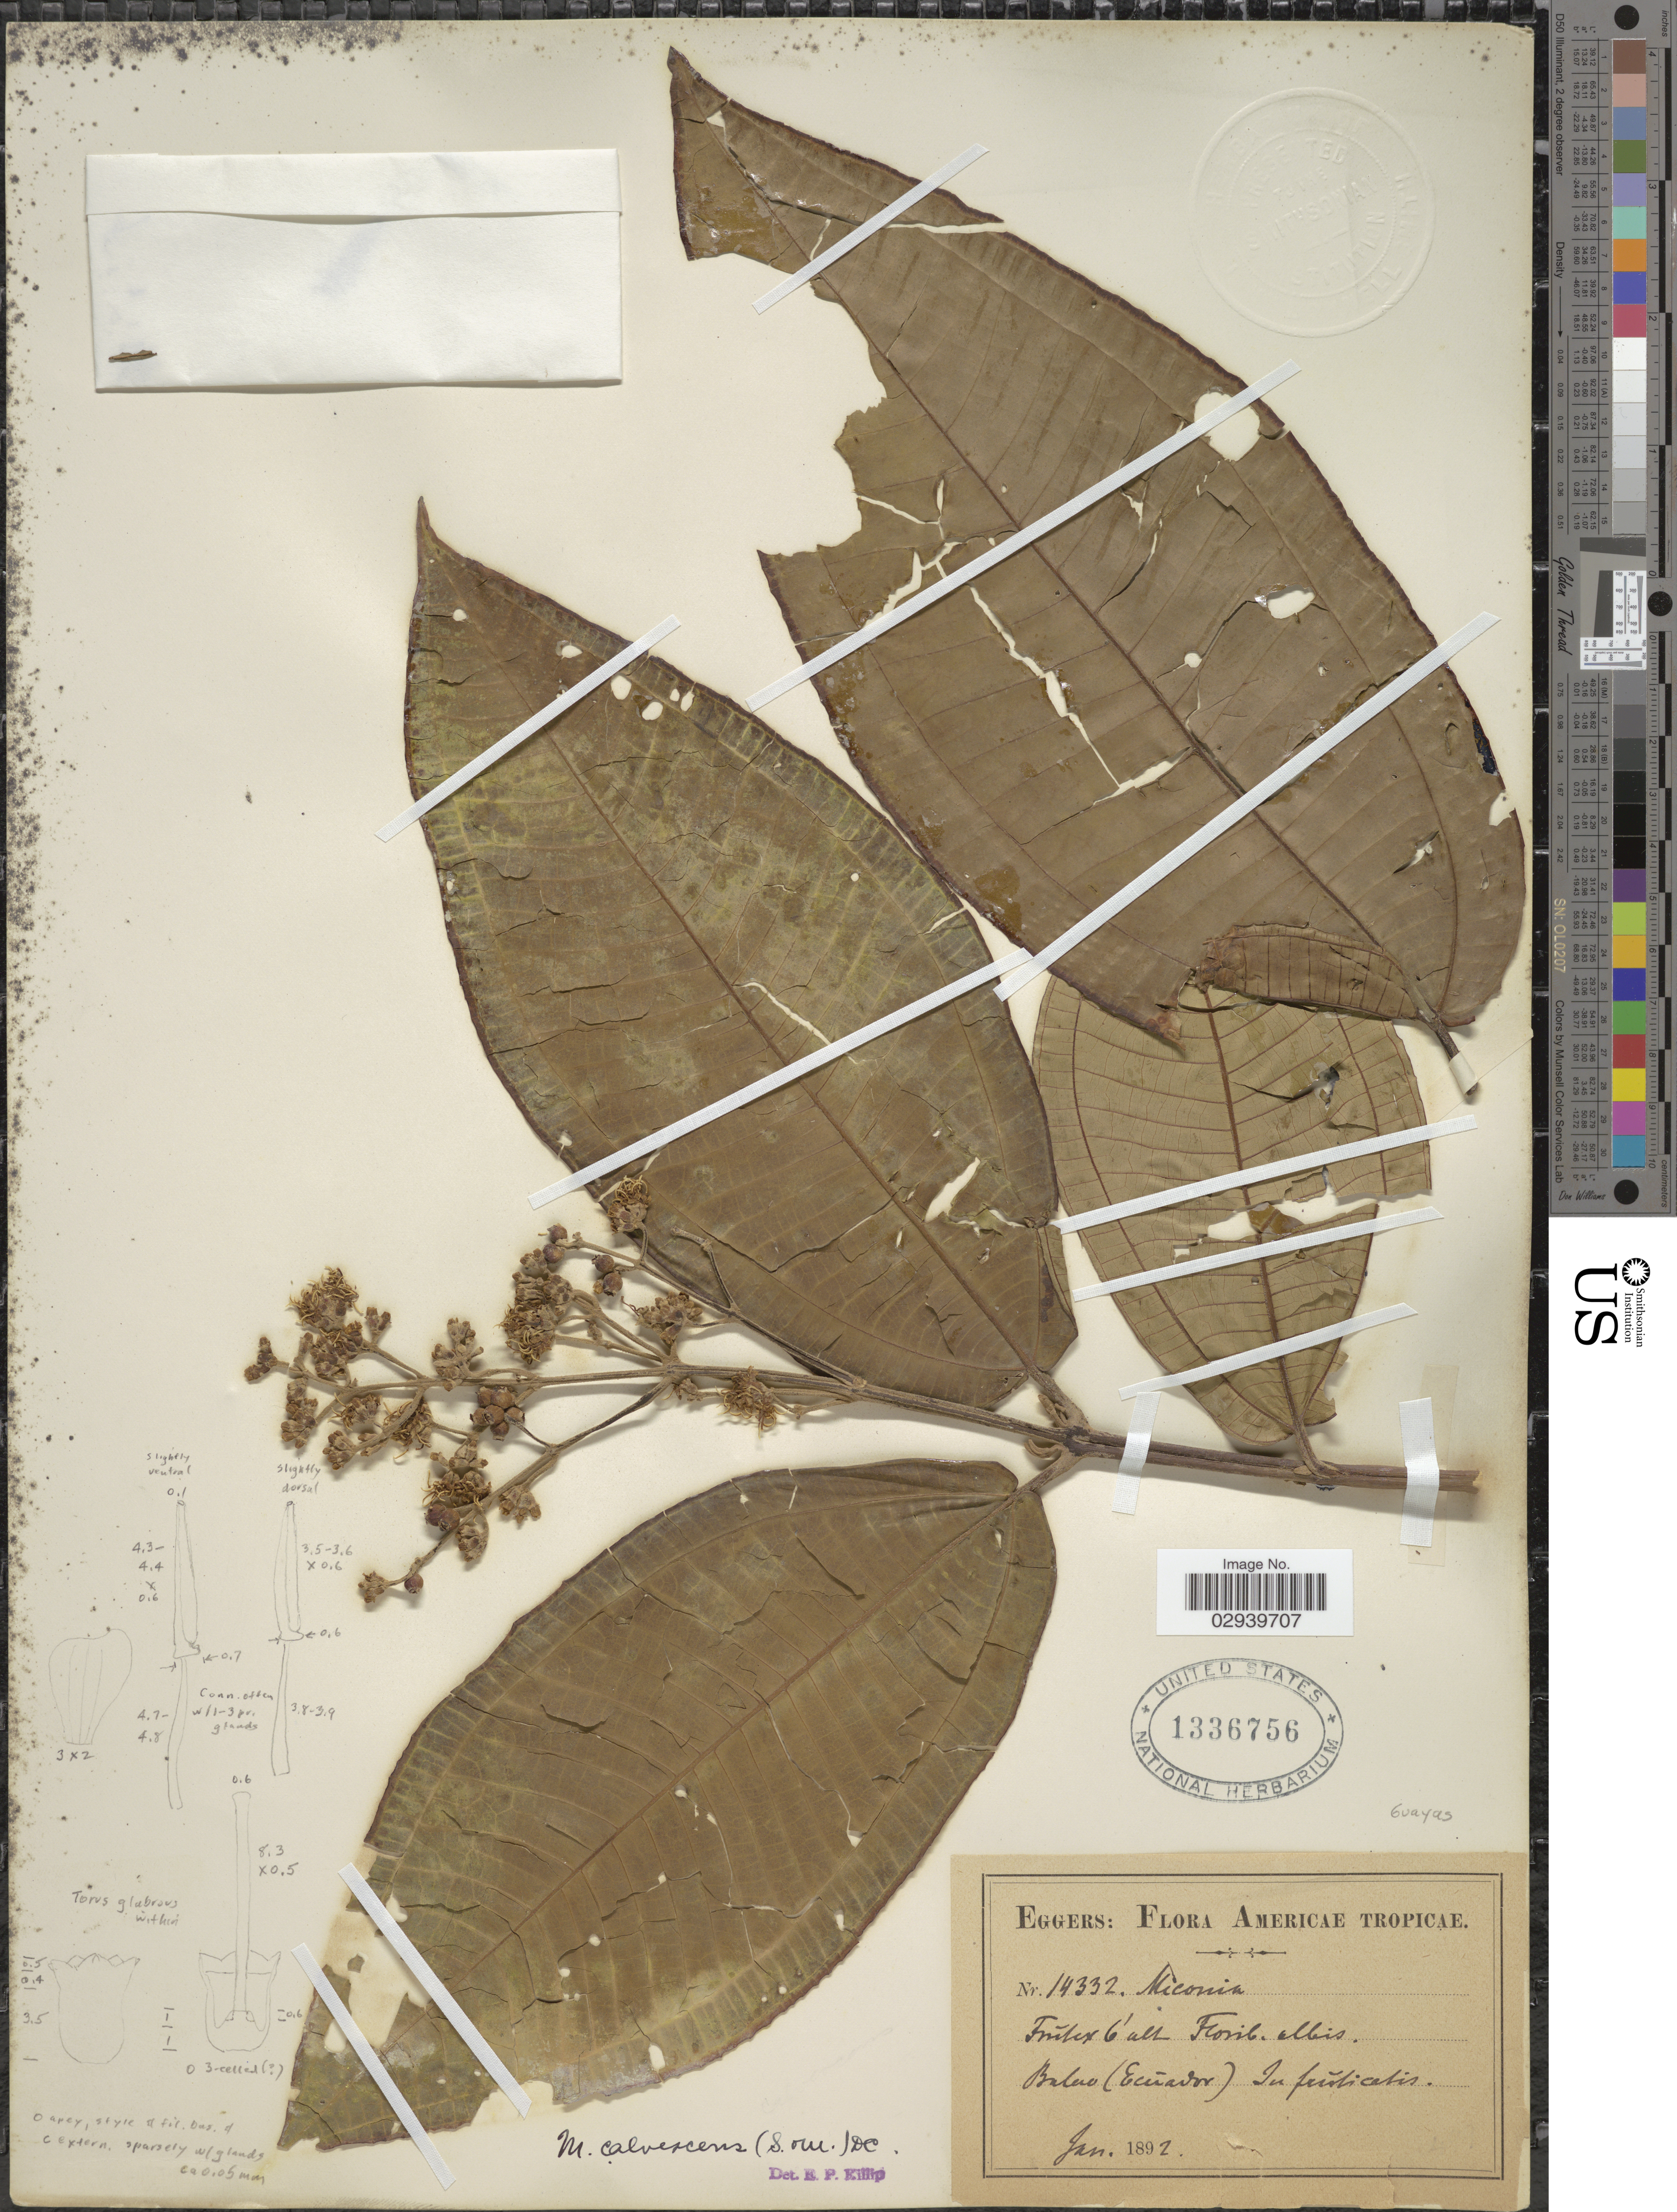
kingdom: Plantae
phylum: Tracheophyta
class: Magnoliopsida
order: Myrtales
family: Melastomataceae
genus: Miconia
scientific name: Miconia guayaquilensis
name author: (Bonpl.) D. Don ex DC.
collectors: -. Eggers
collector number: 14332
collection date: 1892-01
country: Ecuador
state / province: Guayas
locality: Balao.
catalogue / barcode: US 1336756